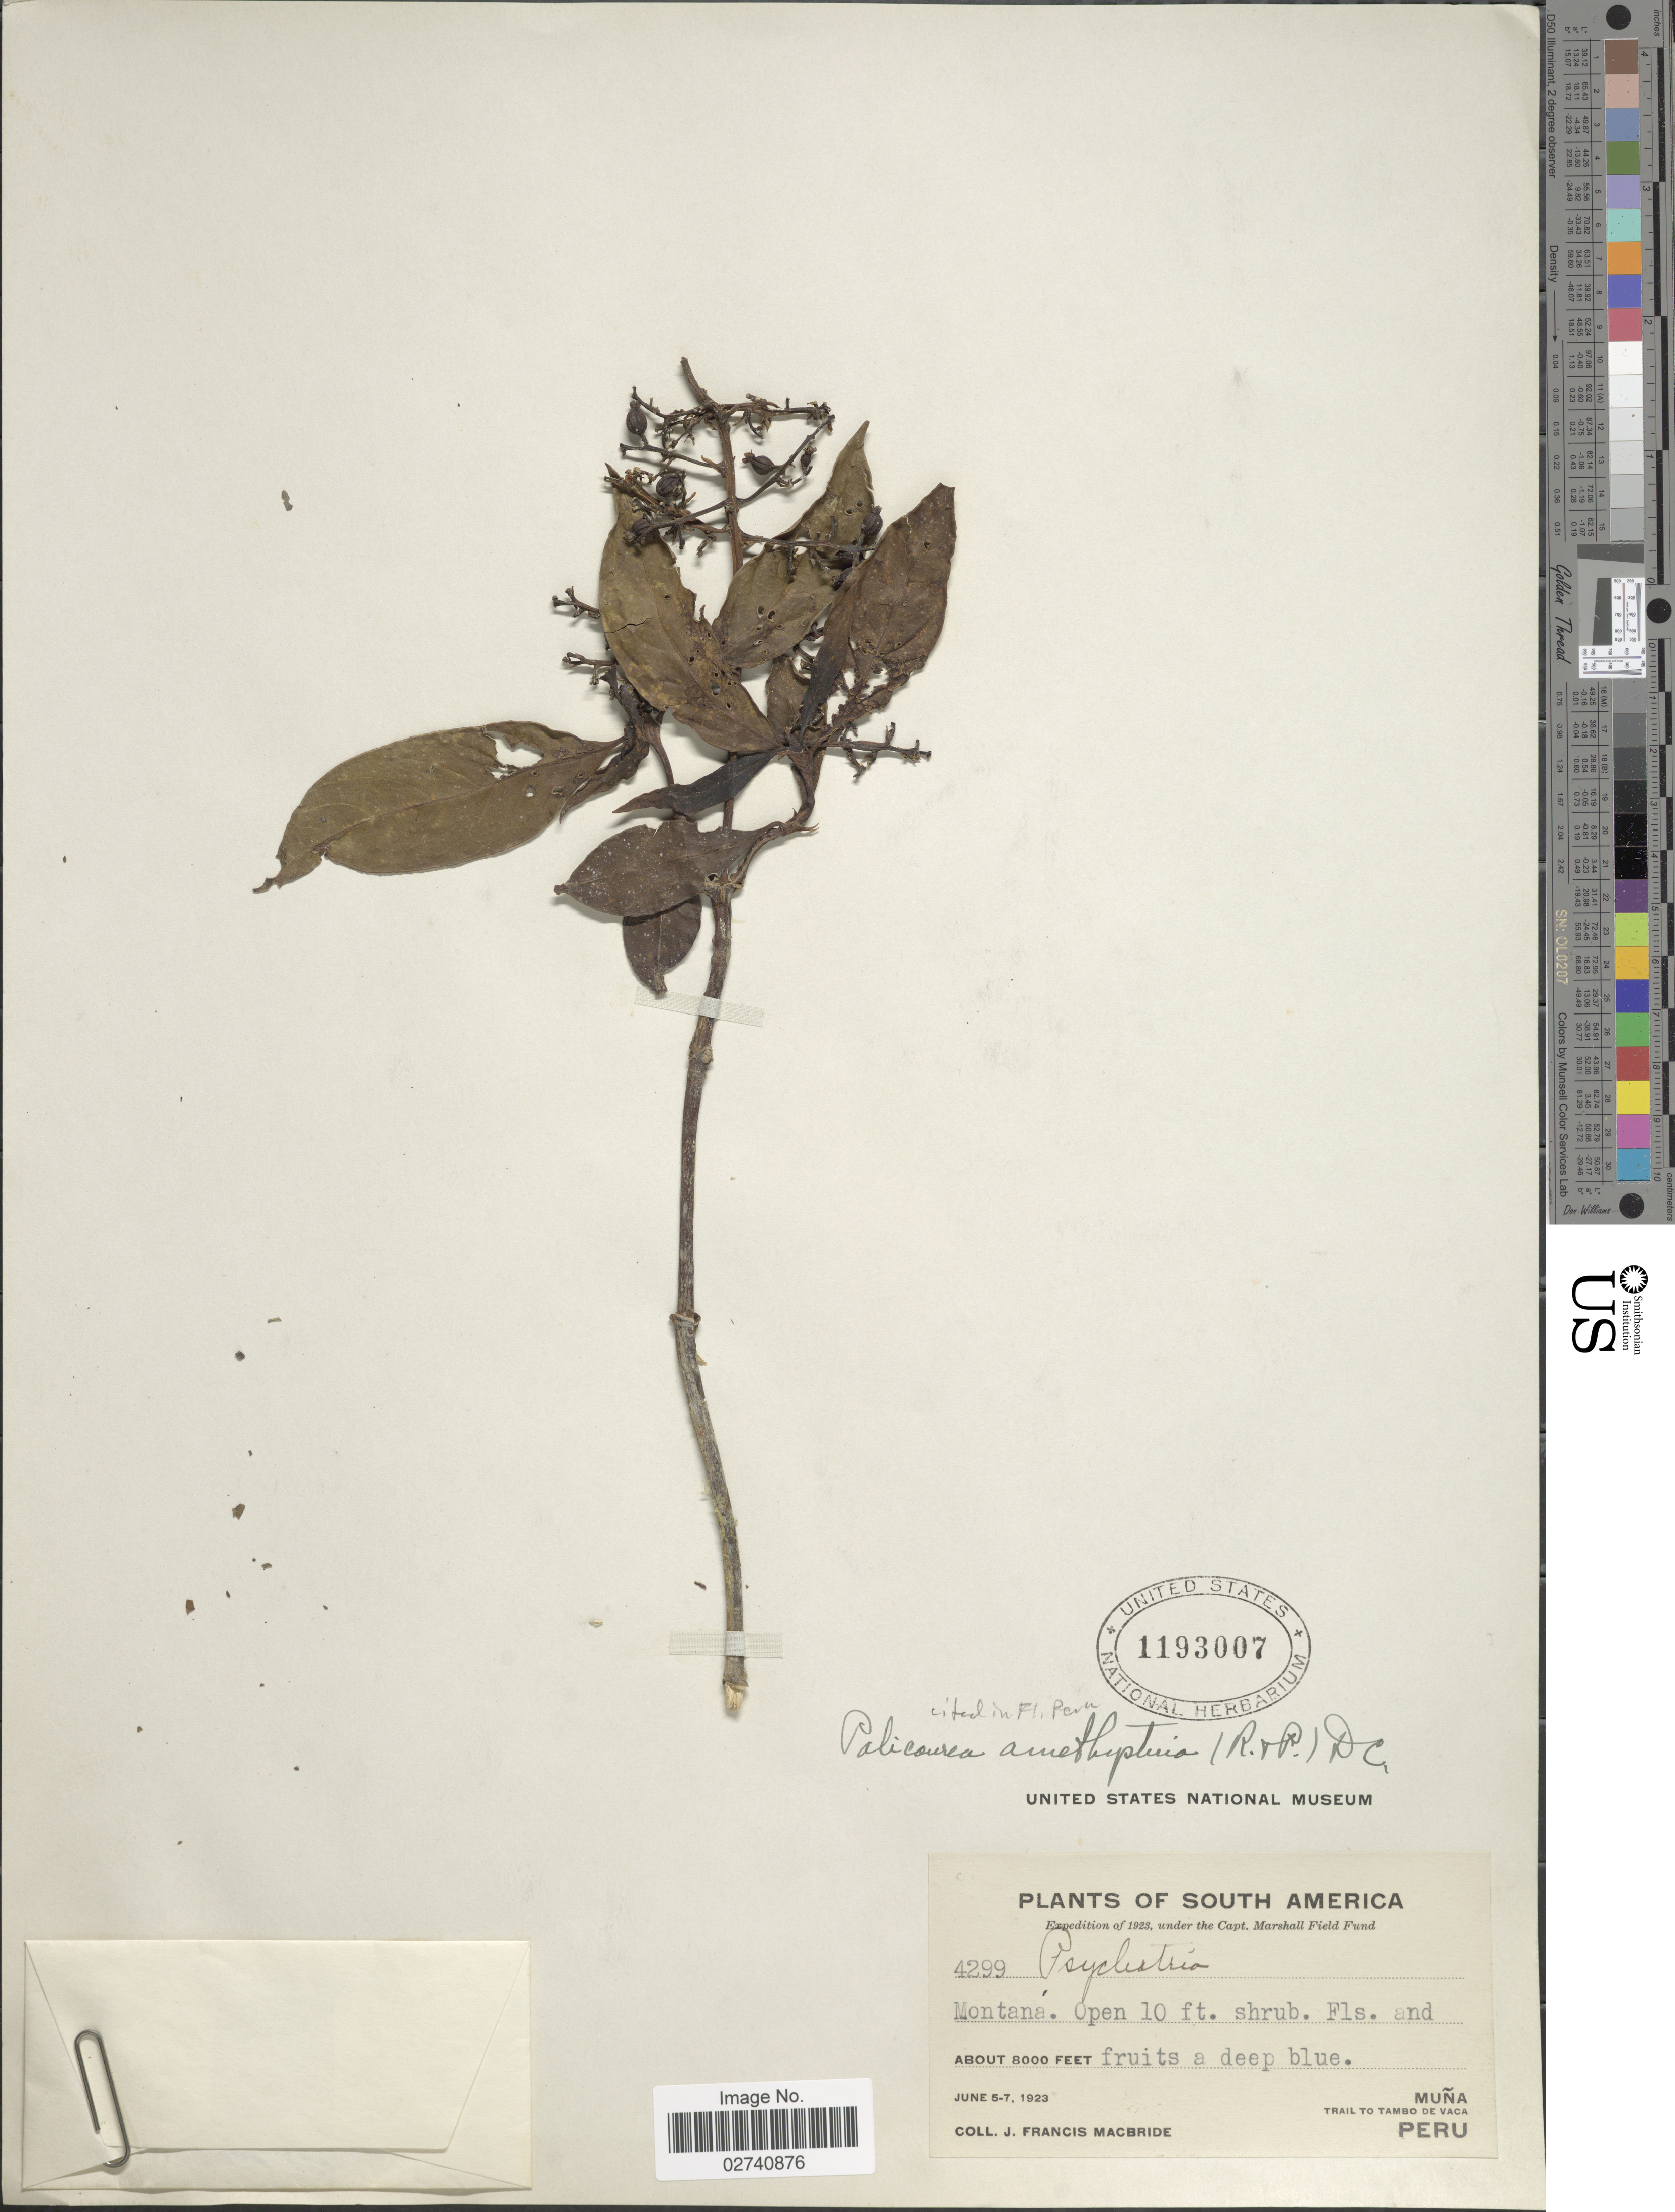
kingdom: Plantae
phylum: Tracheophyta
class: Magnoliopsida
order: Gentianales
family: Rubiaceae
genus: Palicourea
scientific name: Palicourea amethystina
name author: (Ruiz & Pav.) DC.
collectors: J. F. Macbride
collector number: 4299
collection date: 1923-06-05/1923-06-07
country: Peru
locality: Montana, Muna, trail to Tambo de Vaca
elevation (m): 2438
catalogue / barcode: US 1193007